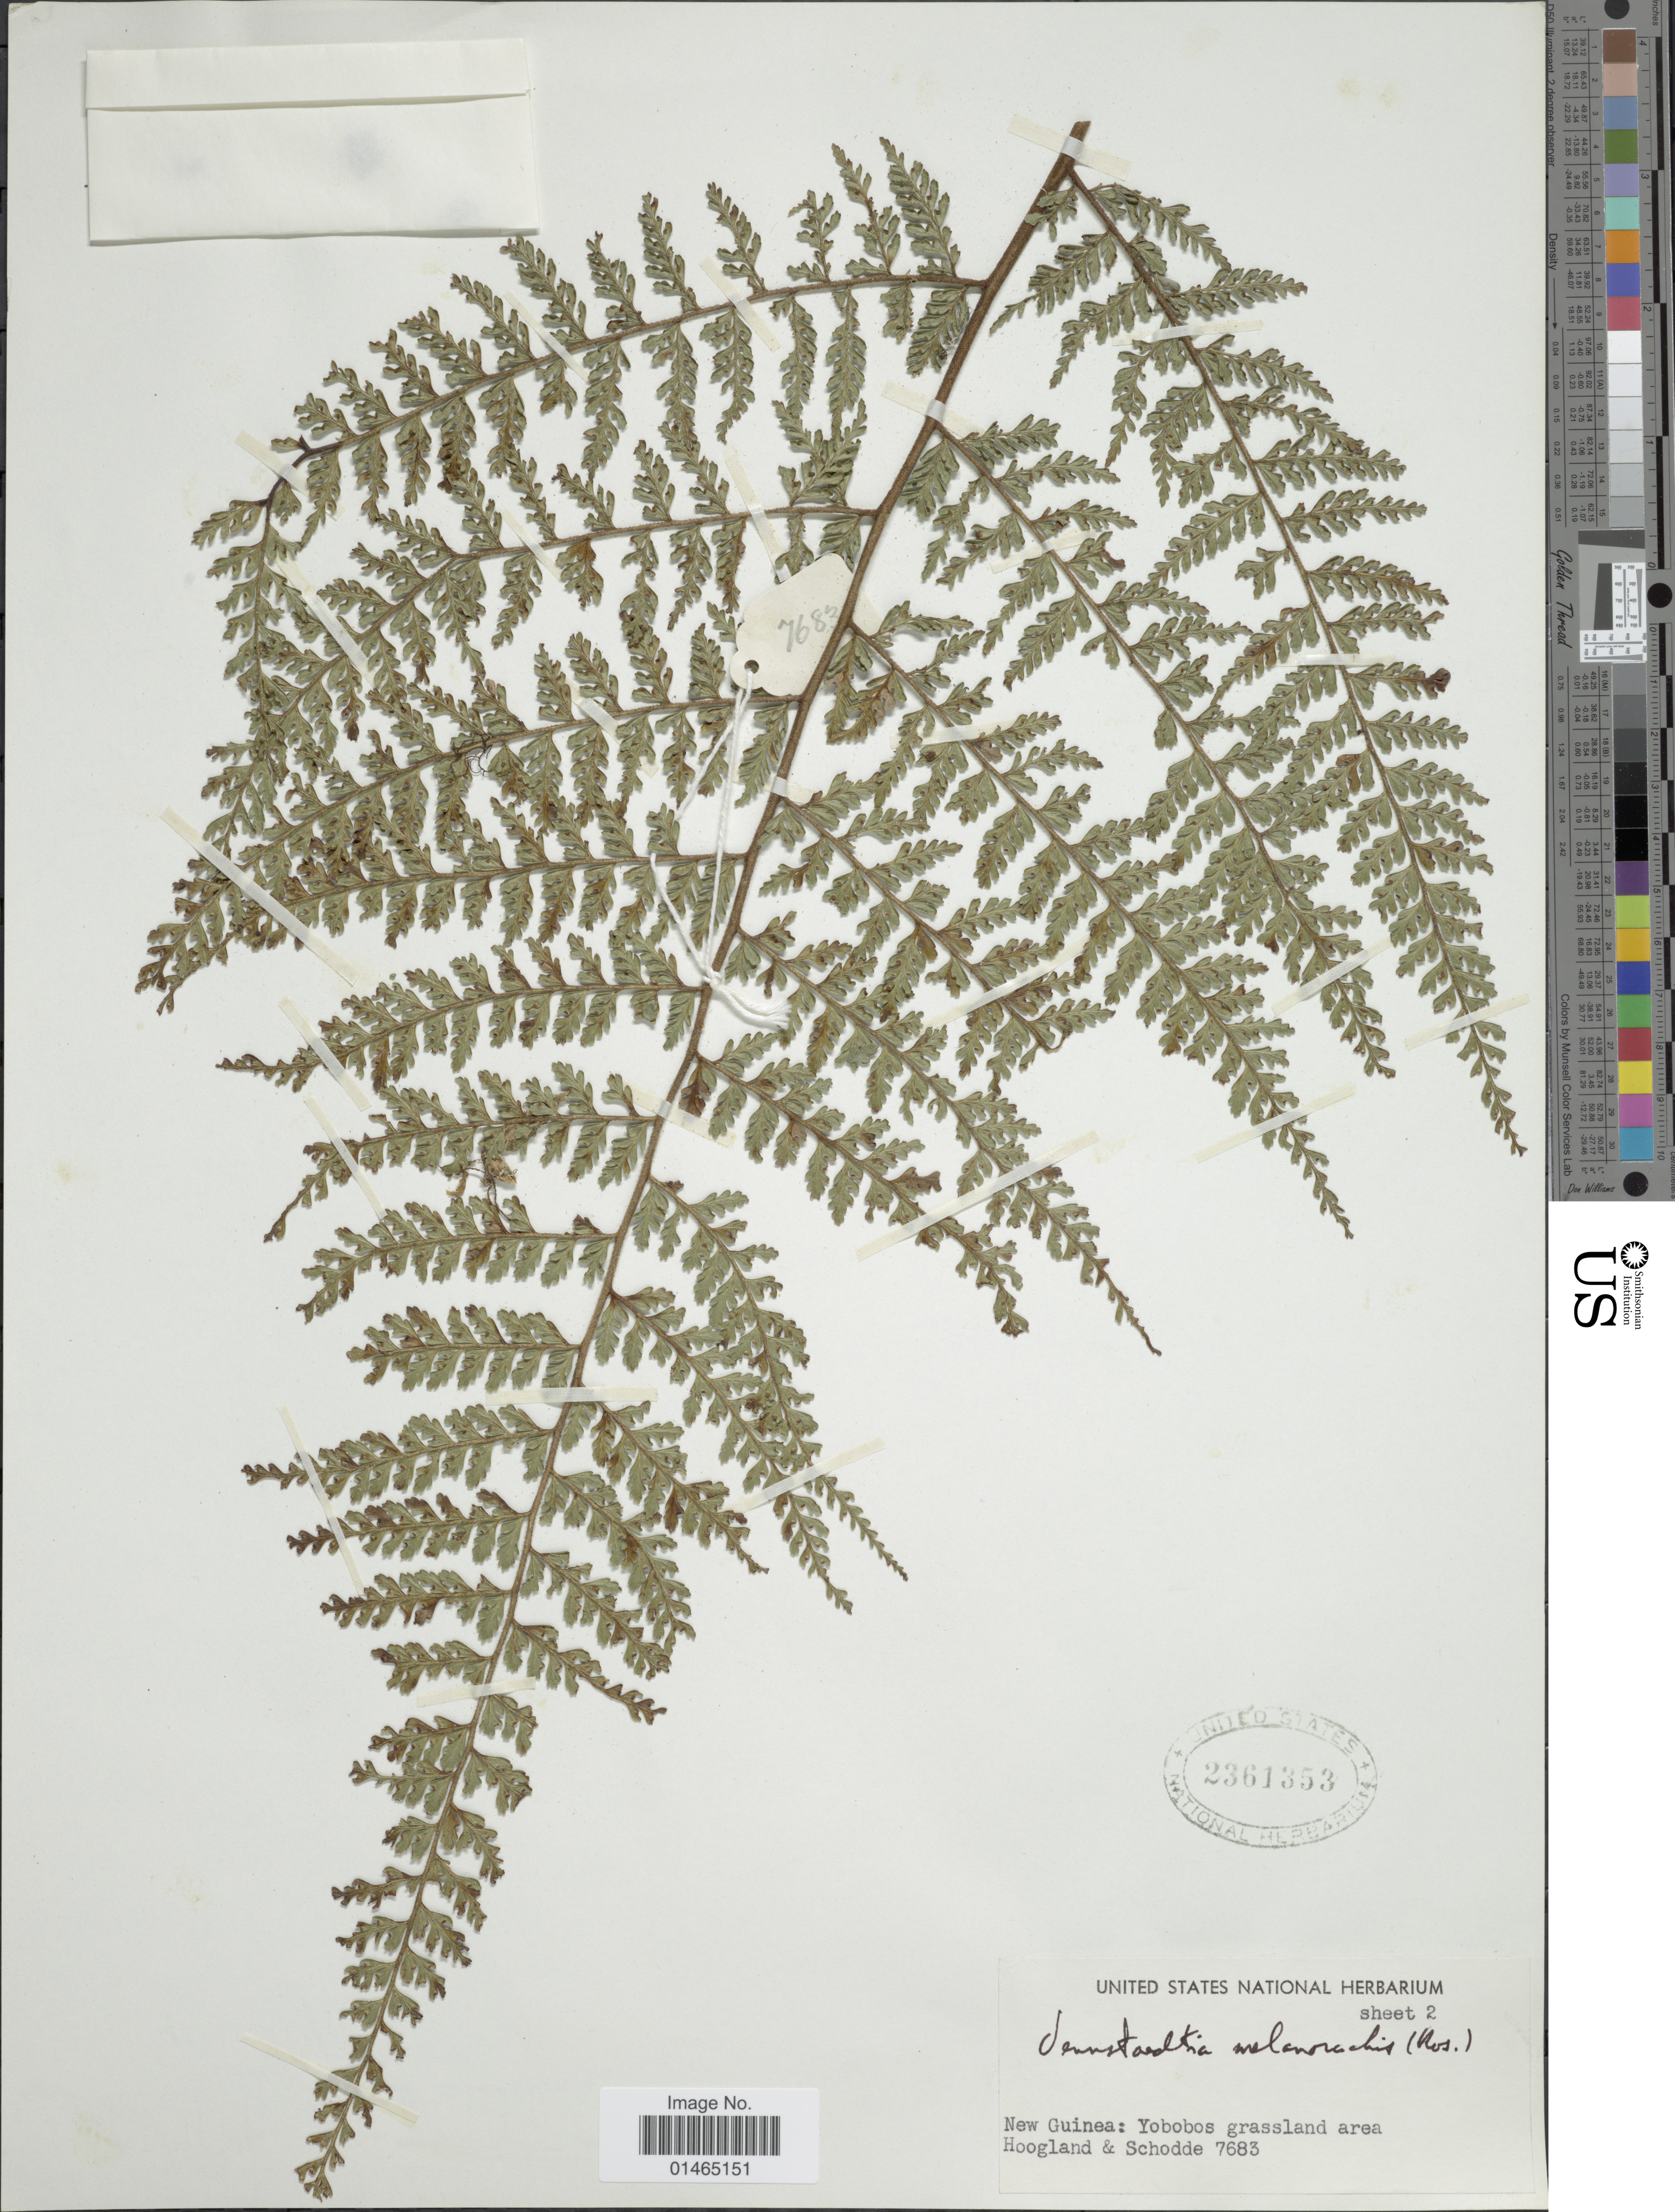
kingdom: Plantae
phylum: Tracheophyta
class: Polypodiopsida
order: Polypodiales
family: Dennstaedtiaceae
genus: Dennstaedtia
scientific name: Dennstaedtia melanorachis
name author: Rosenst.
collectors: Hoogland & Schodde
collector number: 7683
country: Papua New Guinea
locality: New Guinea: Yobobos grassland area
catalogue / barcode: US 2361353